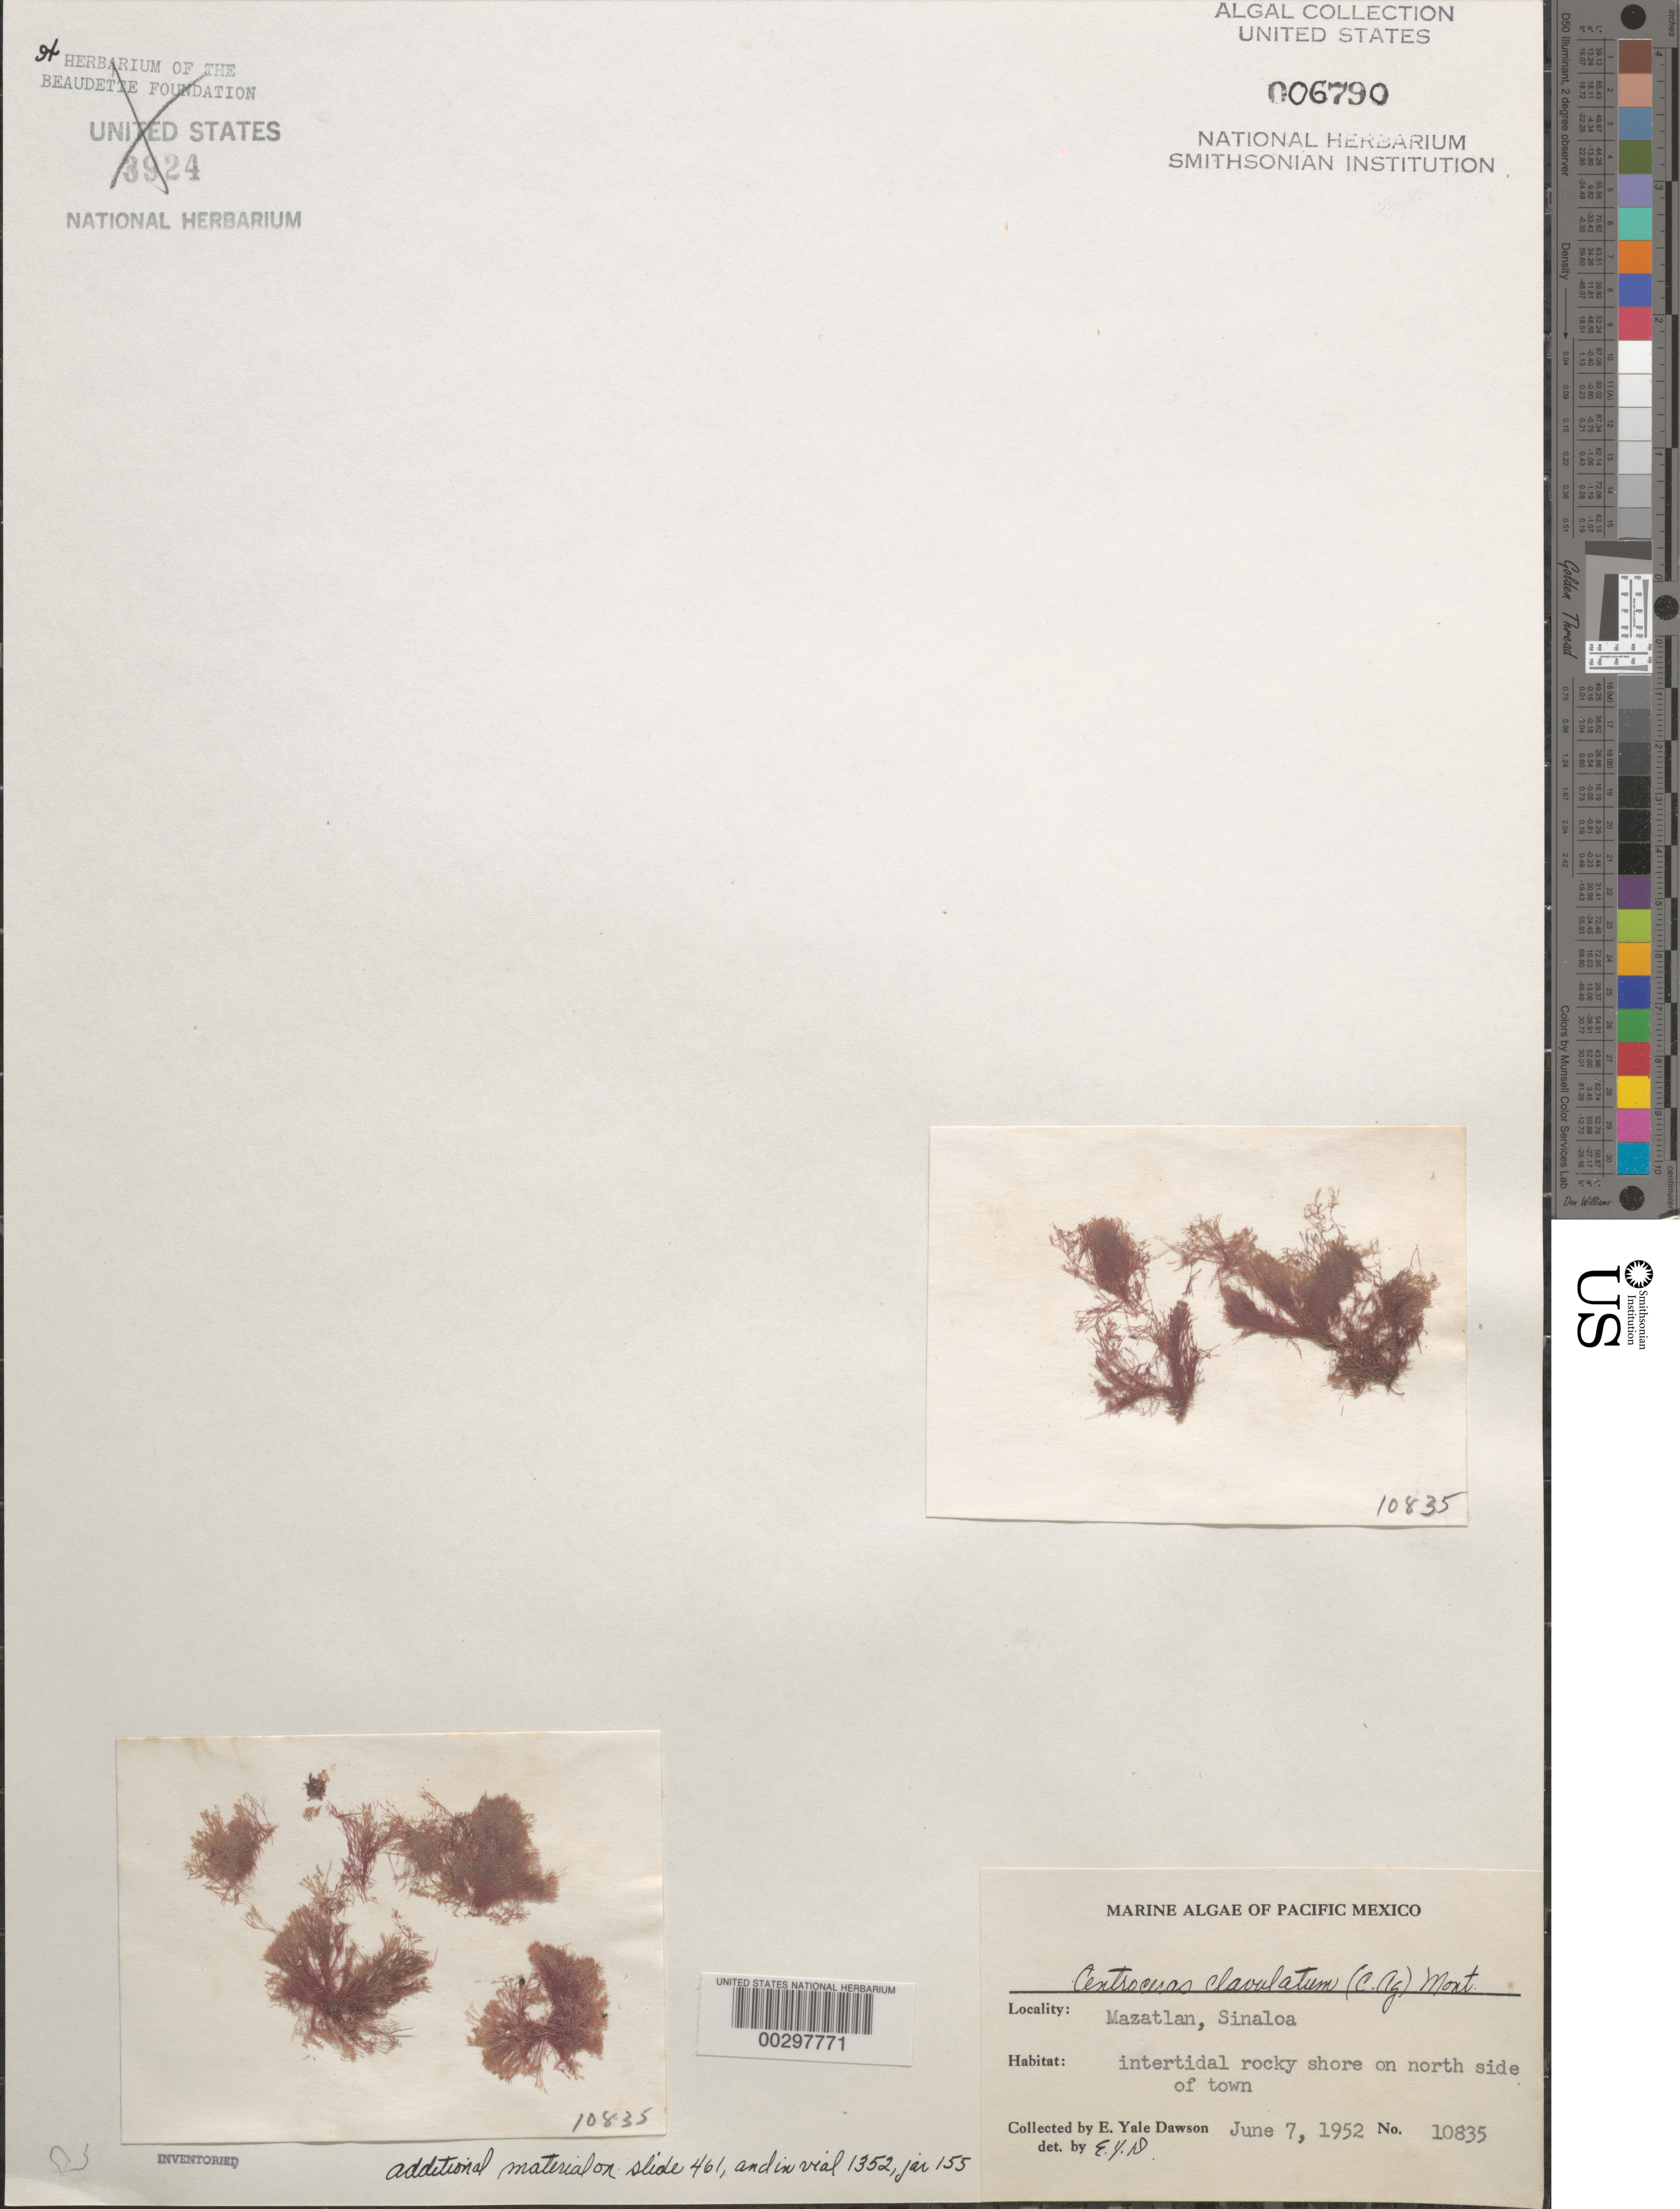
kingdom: Plantae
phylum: Rhodophyta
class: Florideophyceae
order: Ceramiales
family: Ceramiaceae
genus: Centroceras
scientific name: Centroceras clavulatum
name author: (C. Agardh) Mont.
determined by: Dawson, E. Y.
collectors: E. Y. Dawson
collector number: EYD 10835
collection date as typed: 07 Jun 1952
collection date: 1952-06-07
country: Mexico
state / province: Sinaloa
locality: Mazatlan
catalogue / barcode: US 6790